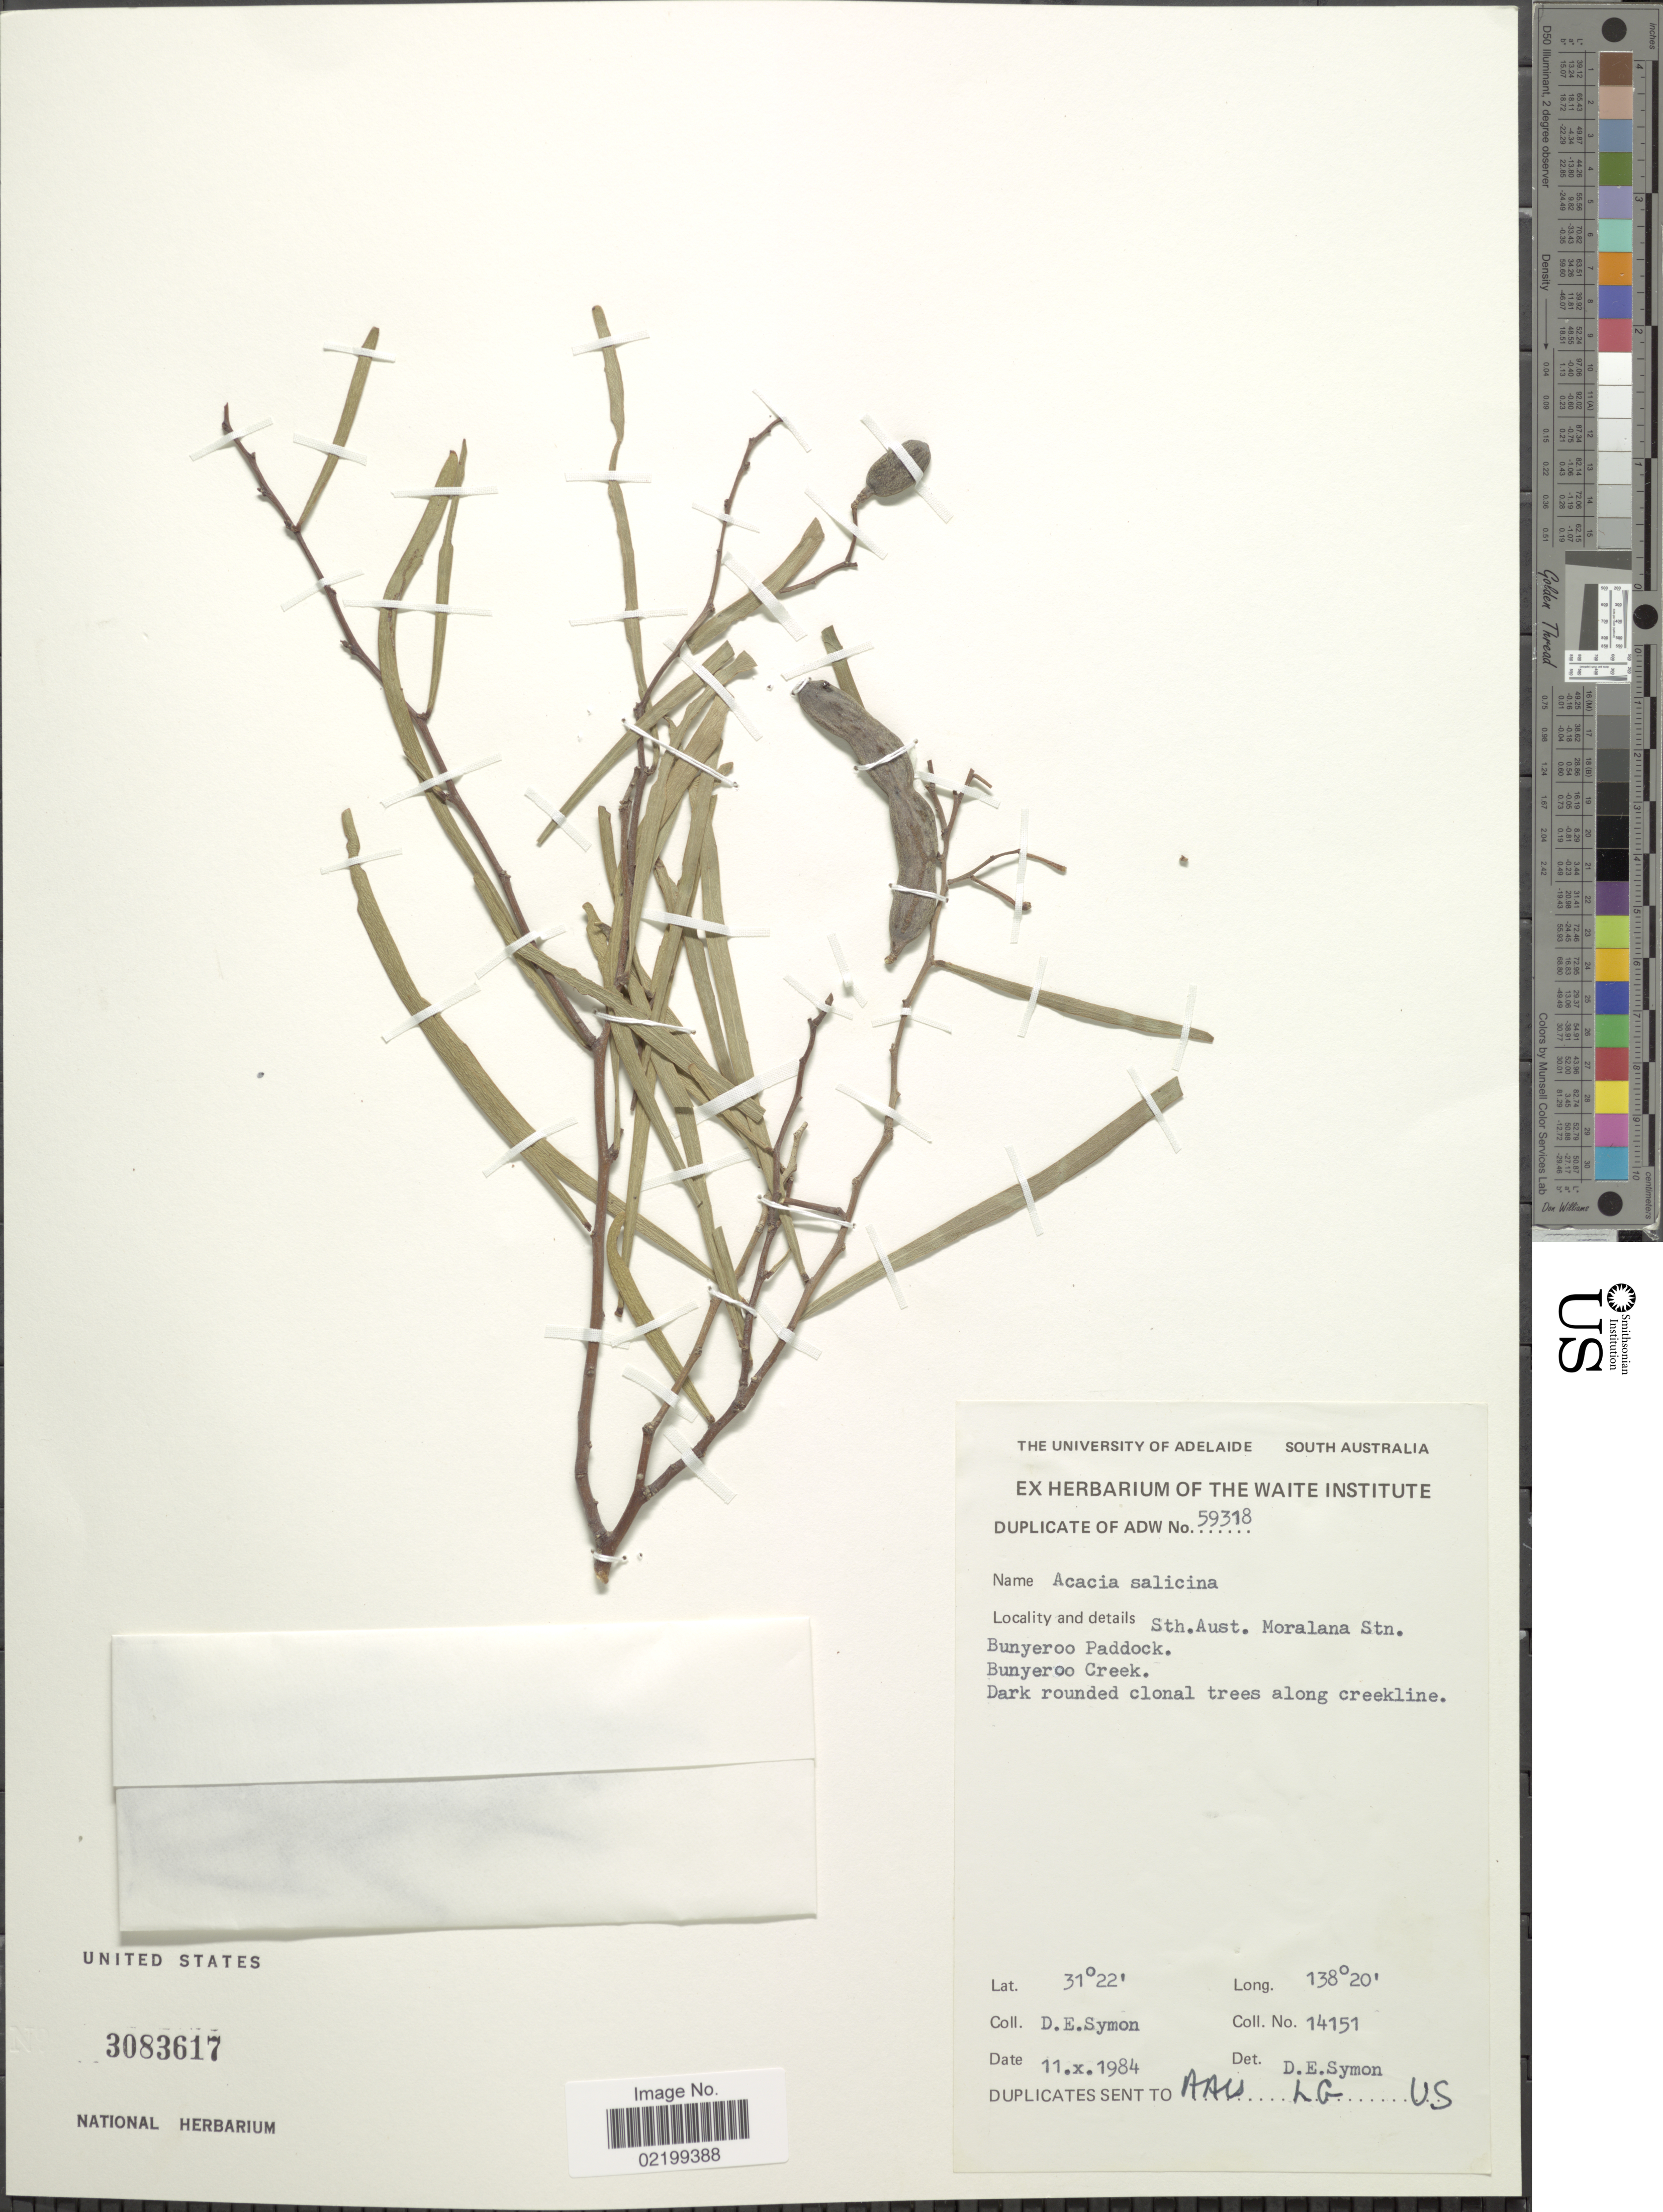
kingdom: Plantae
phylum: Tracheophyta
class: Magnoliopsida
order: Fabales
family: Fabaceae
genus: Acacia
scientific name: Acacia salicina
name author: Lindl.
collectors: D. Symon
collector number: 14151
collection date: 1984-10-11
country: Australia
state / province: South Australia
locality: Moralana Stn. Bumyeroo Paddock, Bunyeroo Creek, dark rounded clonal trees along creekline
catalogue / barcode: US 3083617